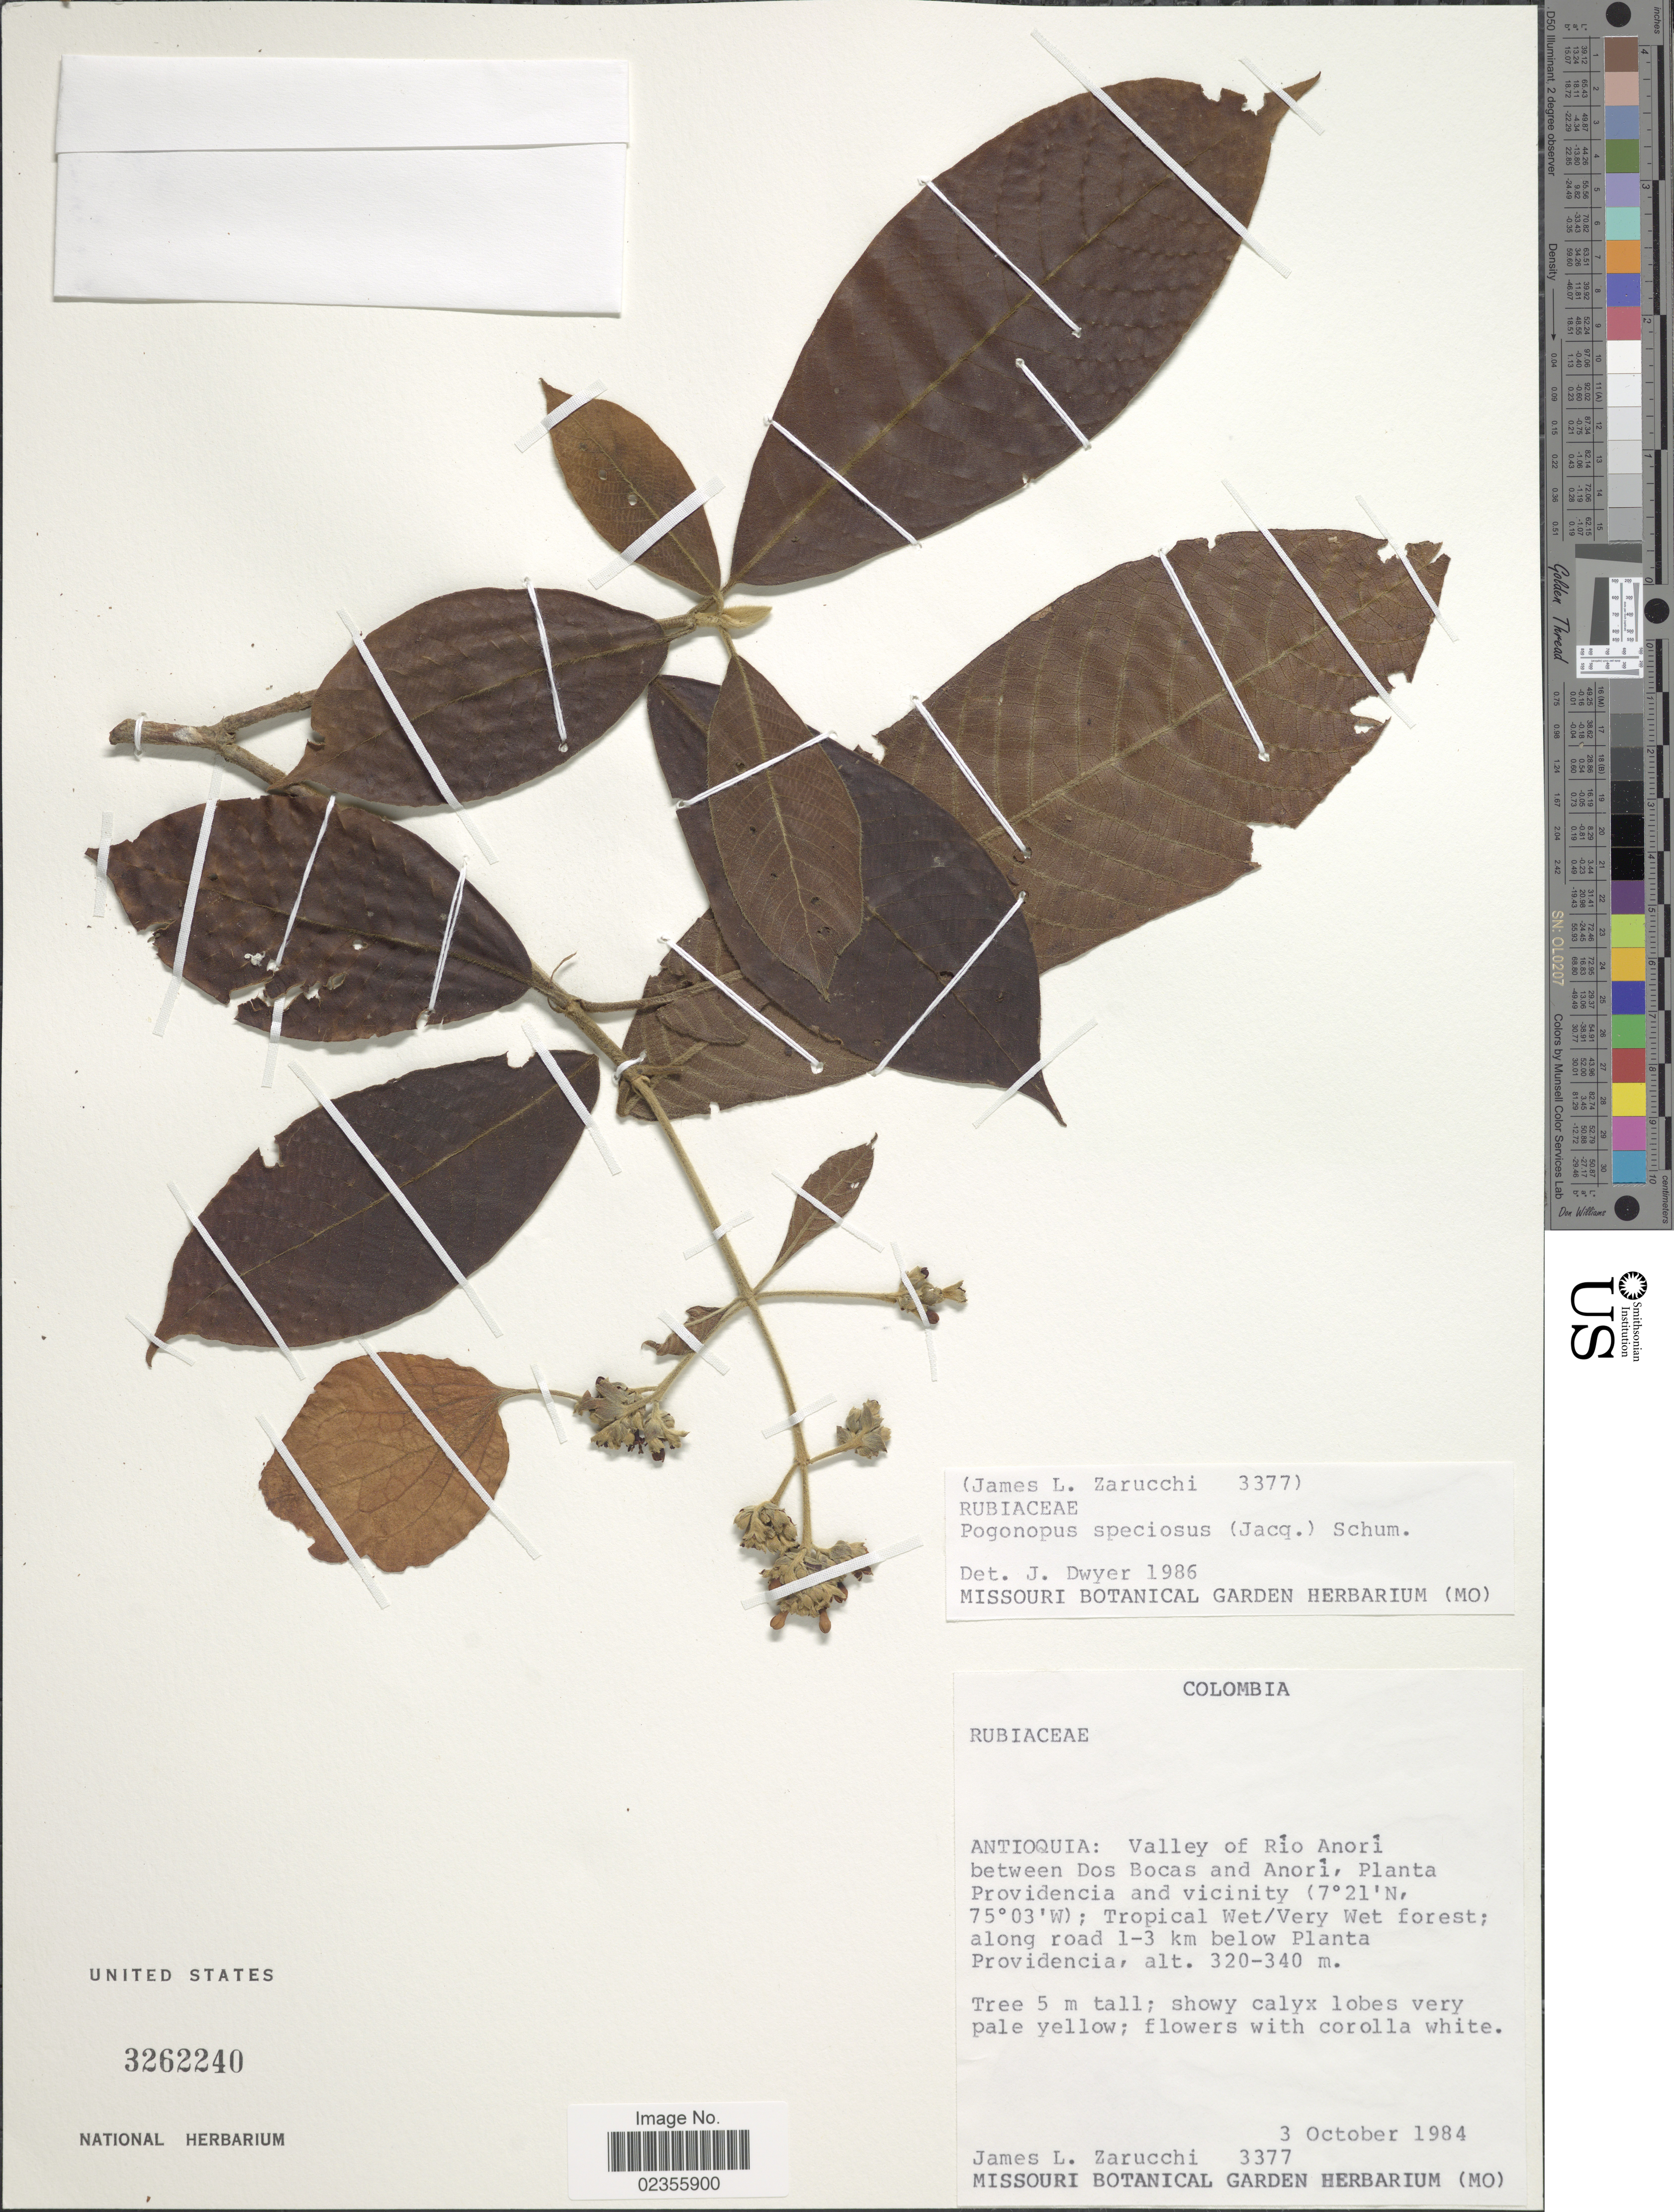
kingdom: Plantae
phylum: Tracheophyta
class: Magnoliopsida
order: Gentianales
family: Rubiaceae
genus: Pogonopus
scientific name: Pogonopus speciosus var. speciosus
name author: (Jacq.) K. Schum.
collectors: J. L. Zarucchi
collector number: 3377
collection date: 1984-10-03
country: Colombia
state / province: Antioquia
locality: Valley of Río Anorí between Dos Bocas and Anorí, Planta Providencia and vicinity; Tropical Wet/Very Wet forest; along road 1-3 km below Planta Providencia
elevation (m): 320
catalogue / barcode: US 3262240